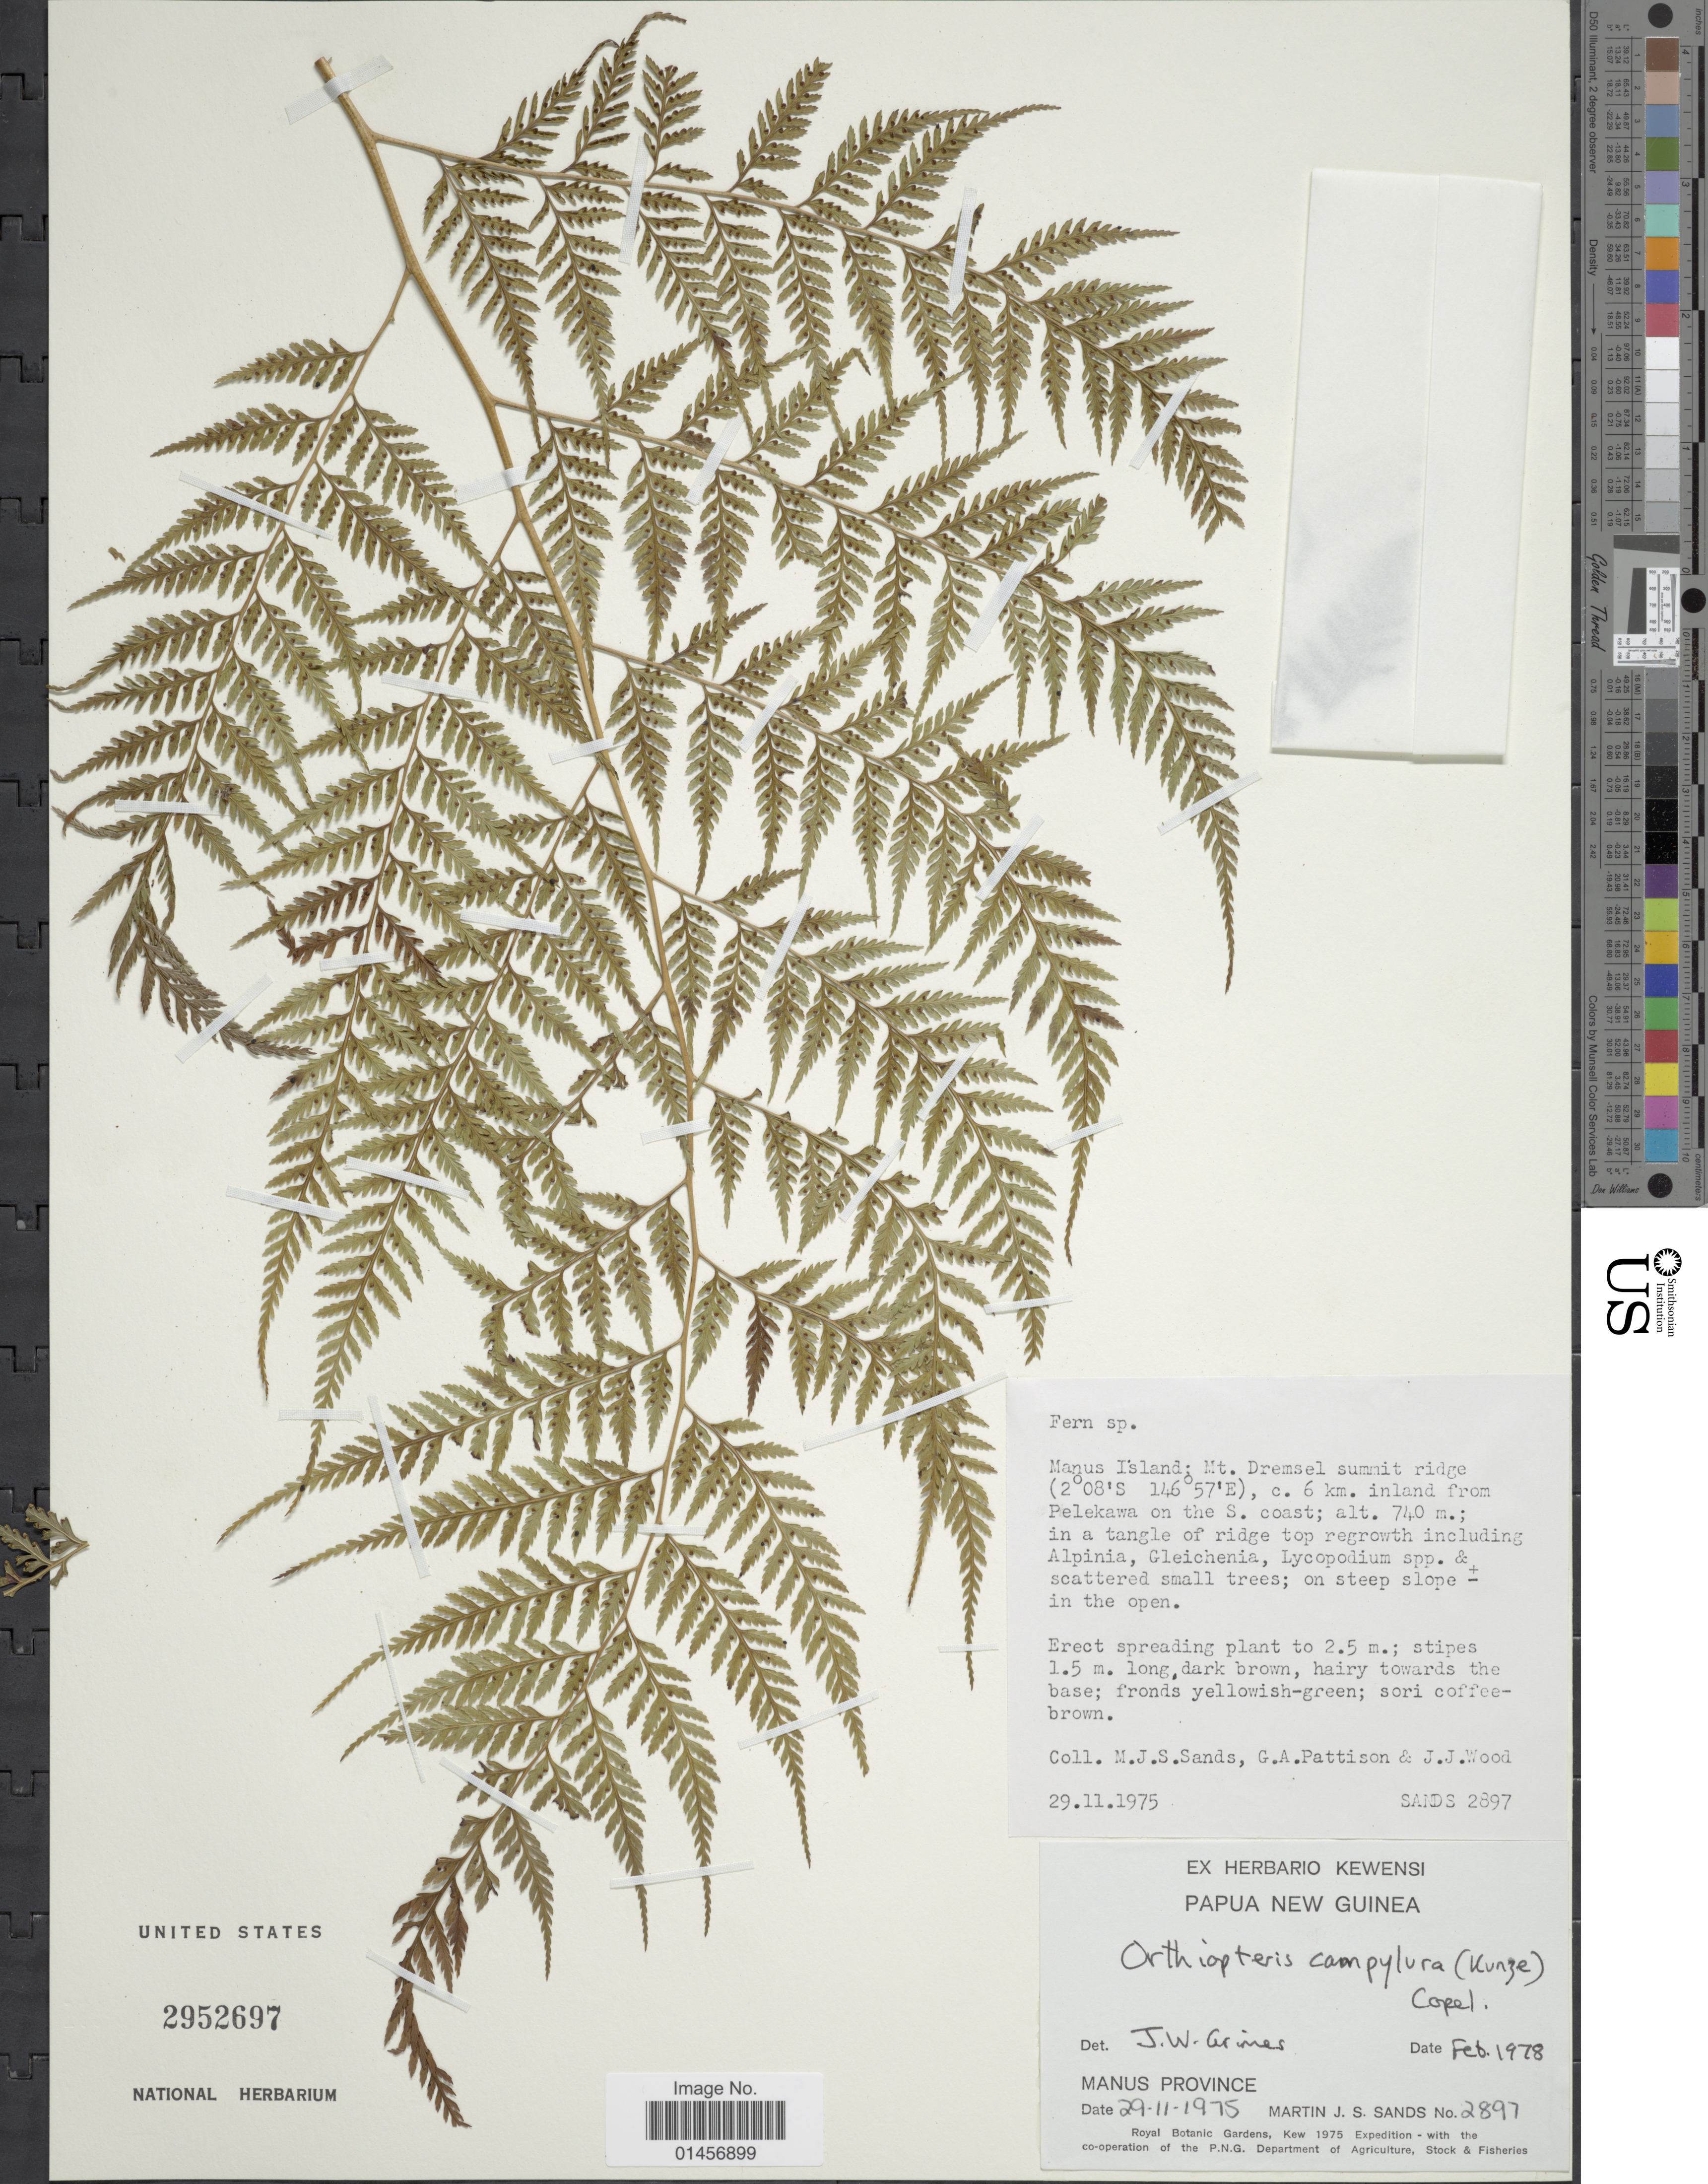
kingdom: Plantae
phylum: Tracheophyta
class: Polypodiopsida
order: Polypodiales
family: Saccolomataceae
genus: Saccoloma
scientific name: Saccoloma acuminatum (Rosenst.) comb. nov., ined. Feb 2015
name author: (Rosenst.)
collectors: M. Sands, G. Pattison & J. Wood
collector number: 2897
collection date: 1975-11-29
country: Papua New Guinea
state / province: Manus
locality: Papua New Guinea, Manus Province, Manus Island: Mt. Dremsel summit ridge, c. 6 km. inland from Pelekawa on the S. coast.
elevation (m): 740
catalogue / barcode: US 2952697